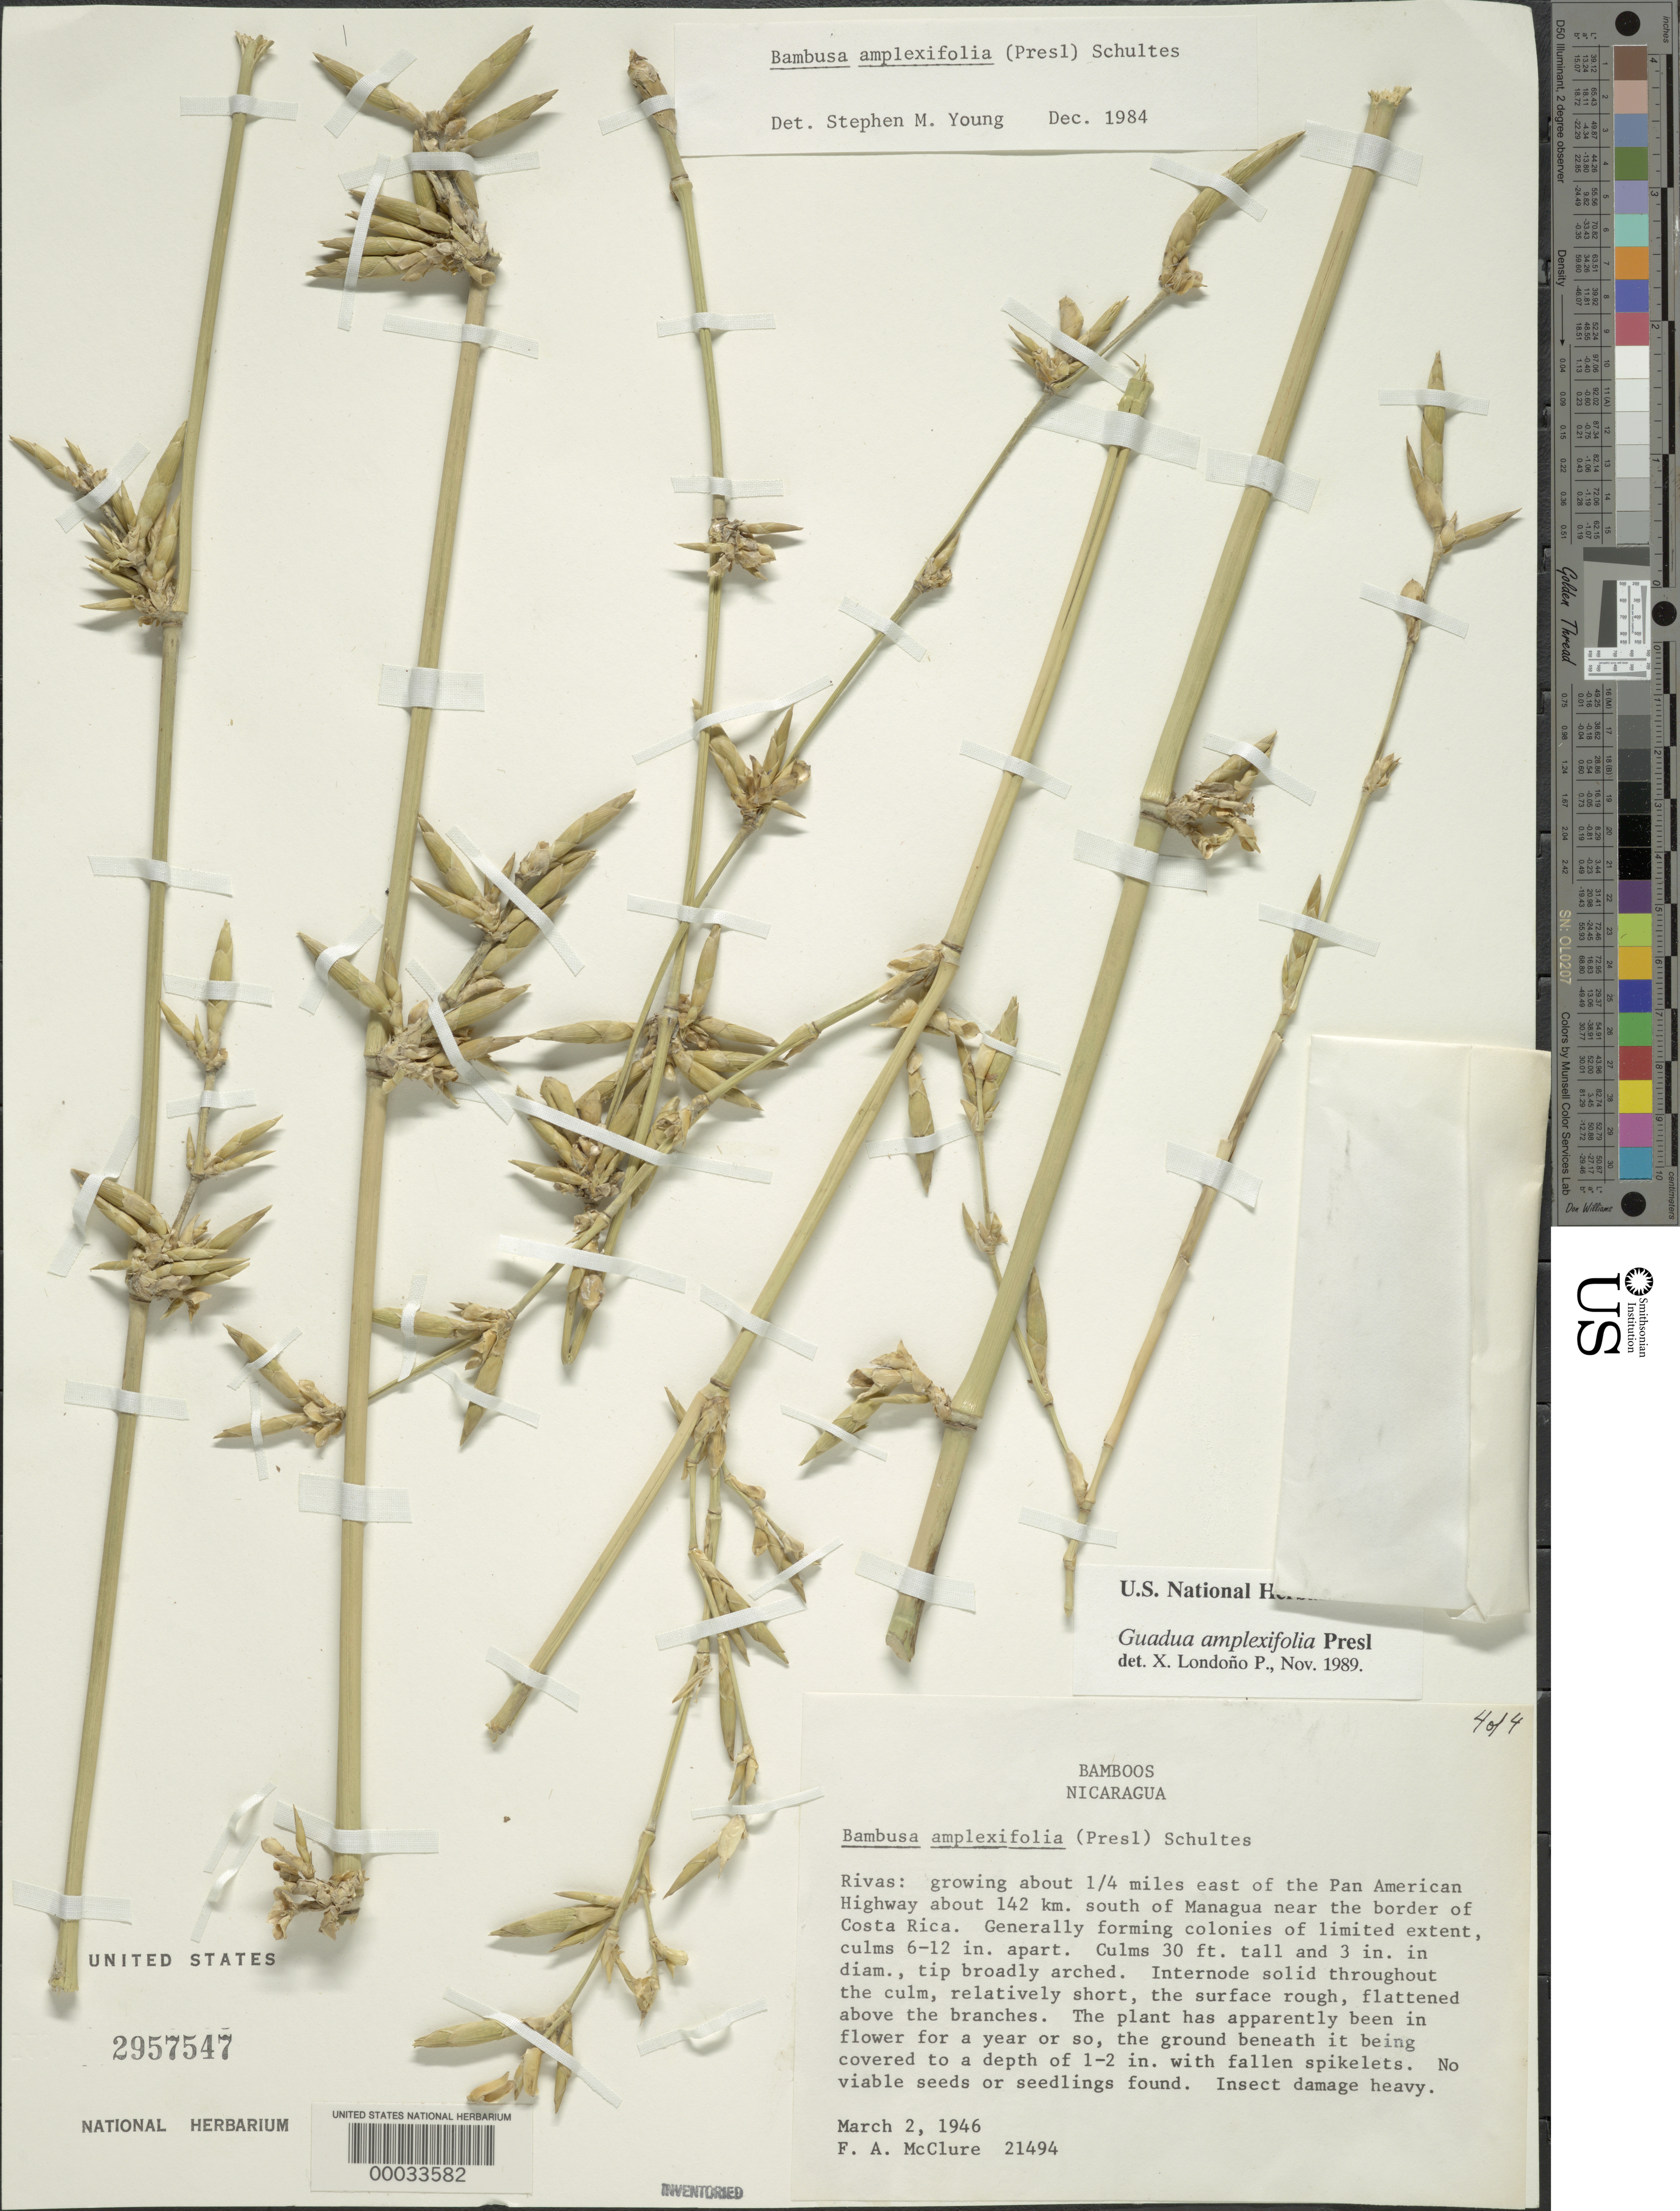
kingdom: Plantae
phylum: Tracheophyta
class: Liliopsida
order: Poales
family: Poaceae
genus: Guadua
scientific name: Guadua amplexifolia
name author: J. Presl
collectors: F. A. McClure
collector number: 21494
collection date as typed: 02 Mar 1946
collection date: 1946-03-02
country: Nicaragua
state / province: Rivas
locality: Pan amer. hwy., costa rica border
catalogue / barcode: US 2957547